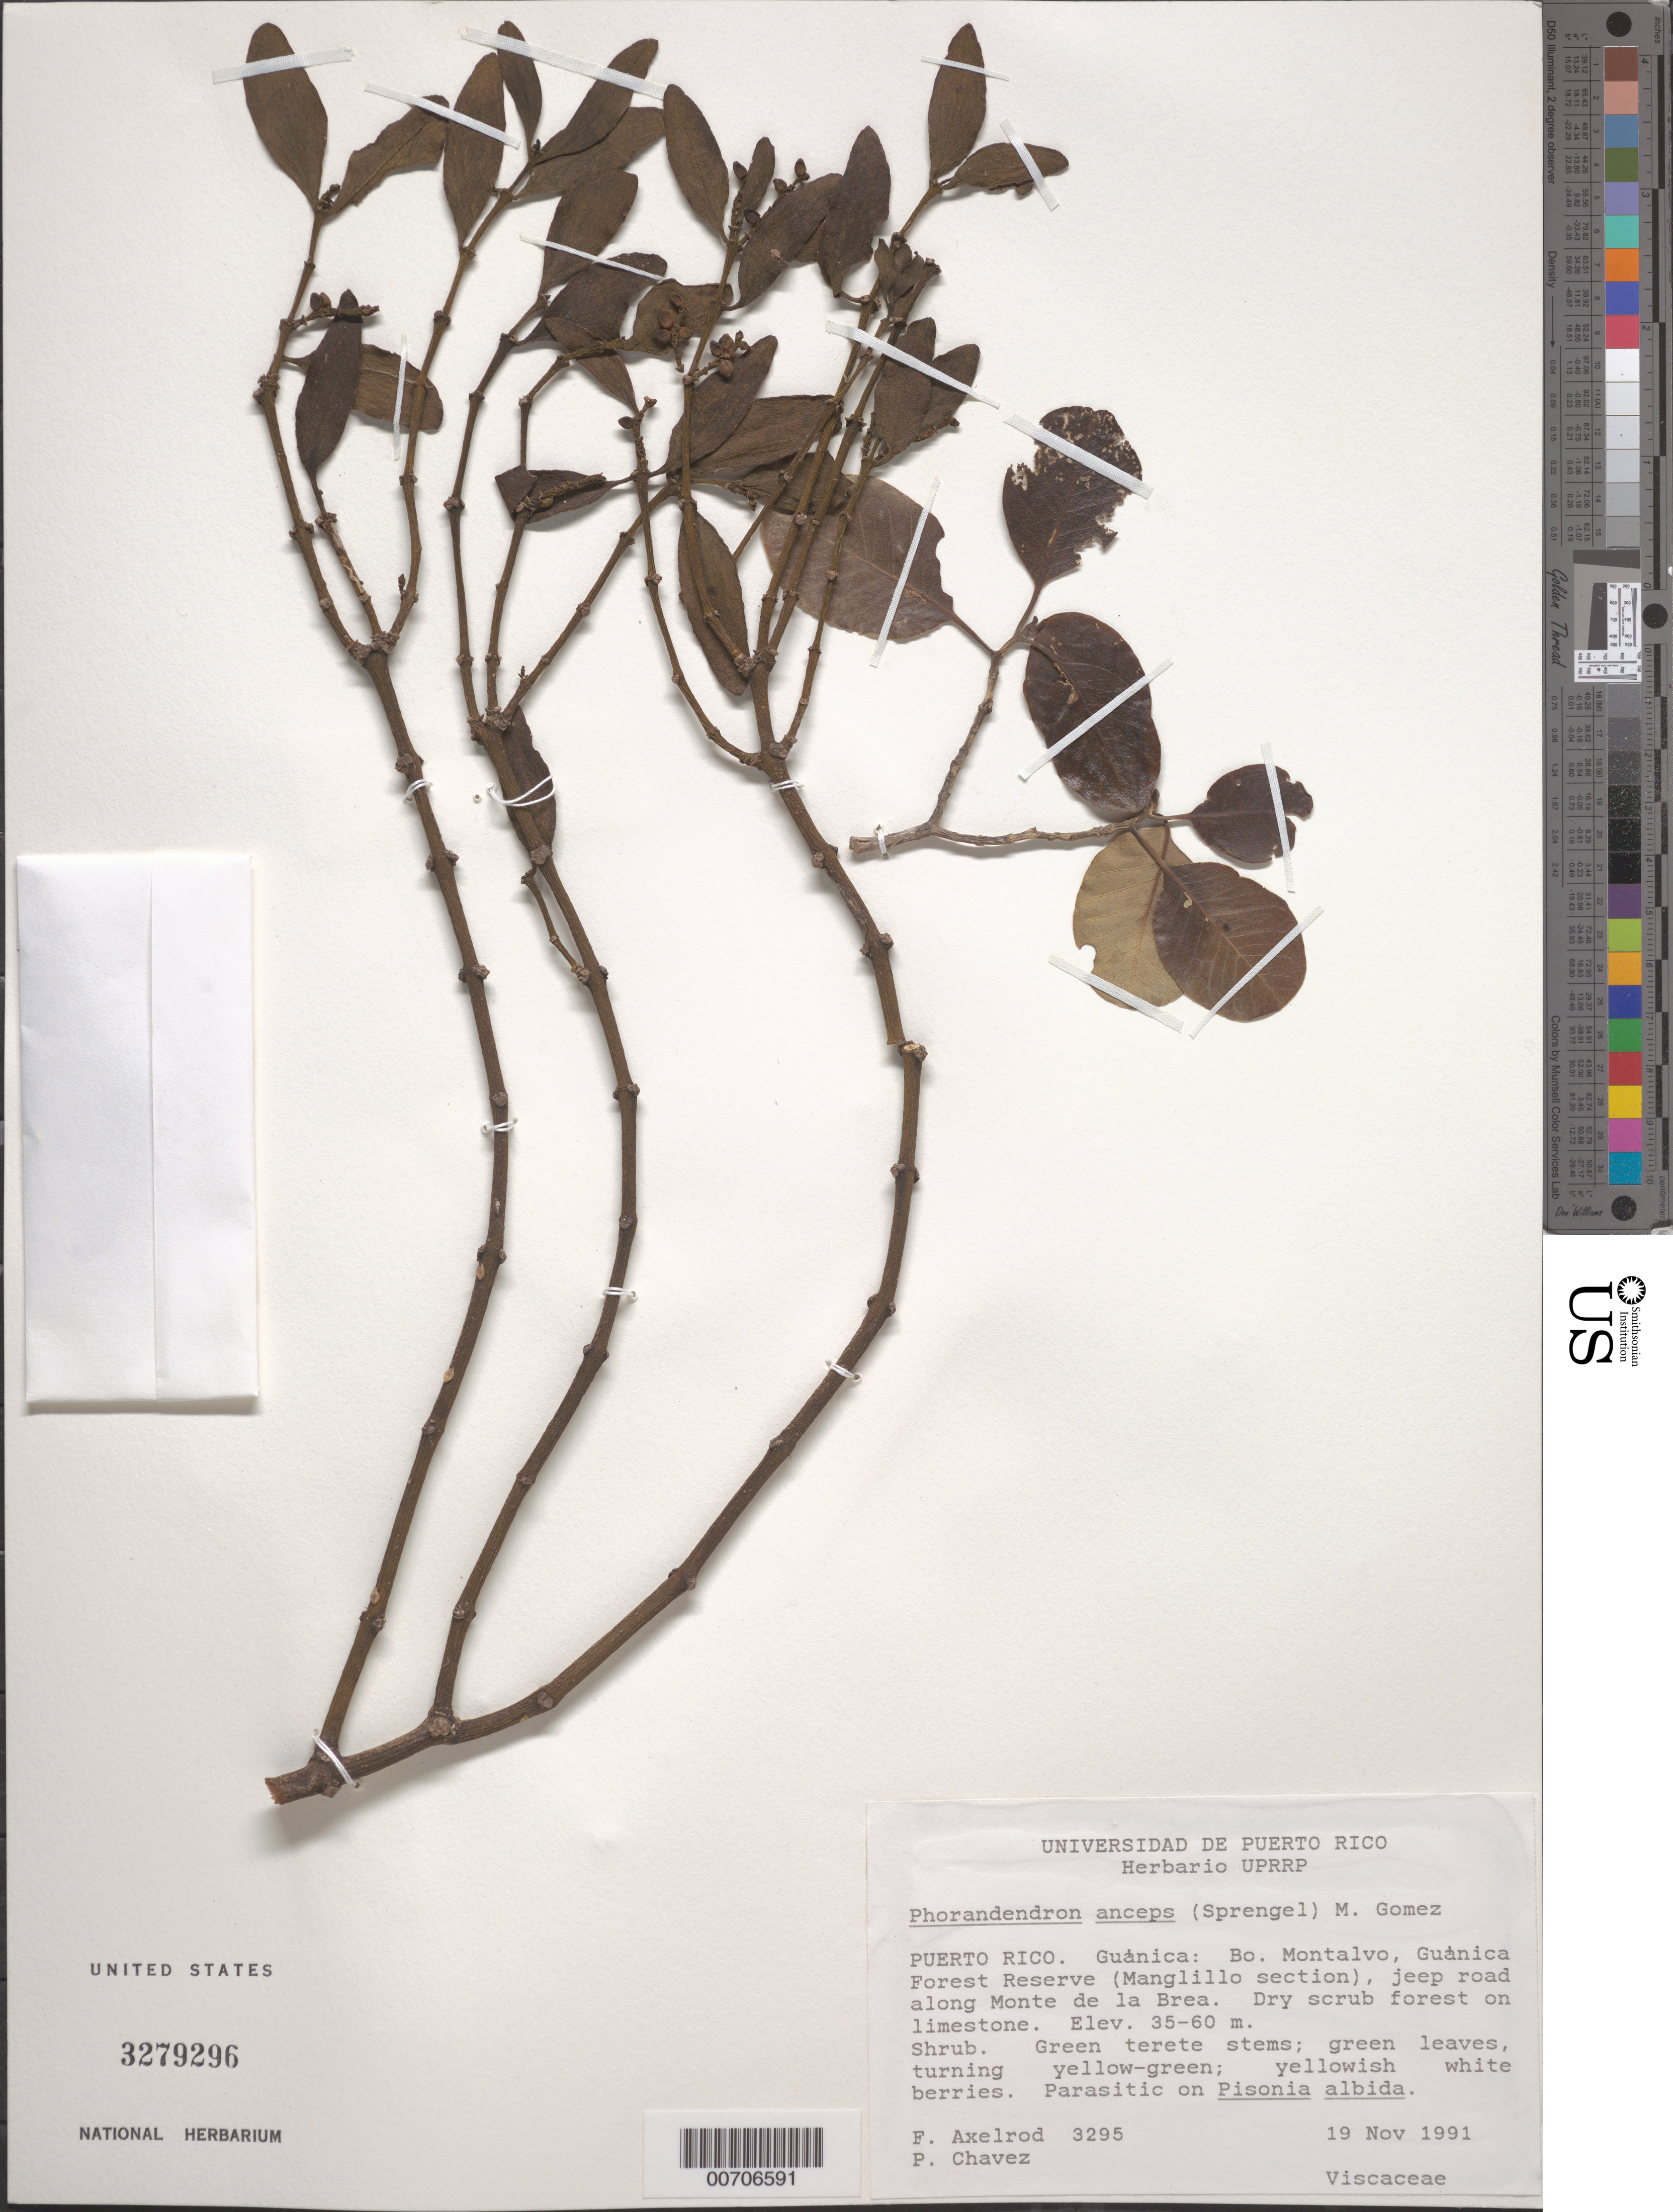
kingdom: Plantae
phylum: Tracheophyta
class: Magnoliopsida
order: Santalales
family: Viscaceae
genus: Phoradendron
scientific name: Phoradendron anceps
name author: (Spreng.) M. Gómez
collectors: F. S. Axelrod & P. Chavez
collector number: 3295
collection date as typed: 19 Nov 1991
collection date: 1991-11-19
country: Puerto Rico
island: Greater Antilles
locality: Guanica: Bo. Montalvo, Guanica Forest Reserve (Manglillo section), jeep road along Monte de la Brea..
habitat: Dry scrub forest on limestone; on Pisonia albida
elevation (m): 35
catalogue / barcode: US 3279296